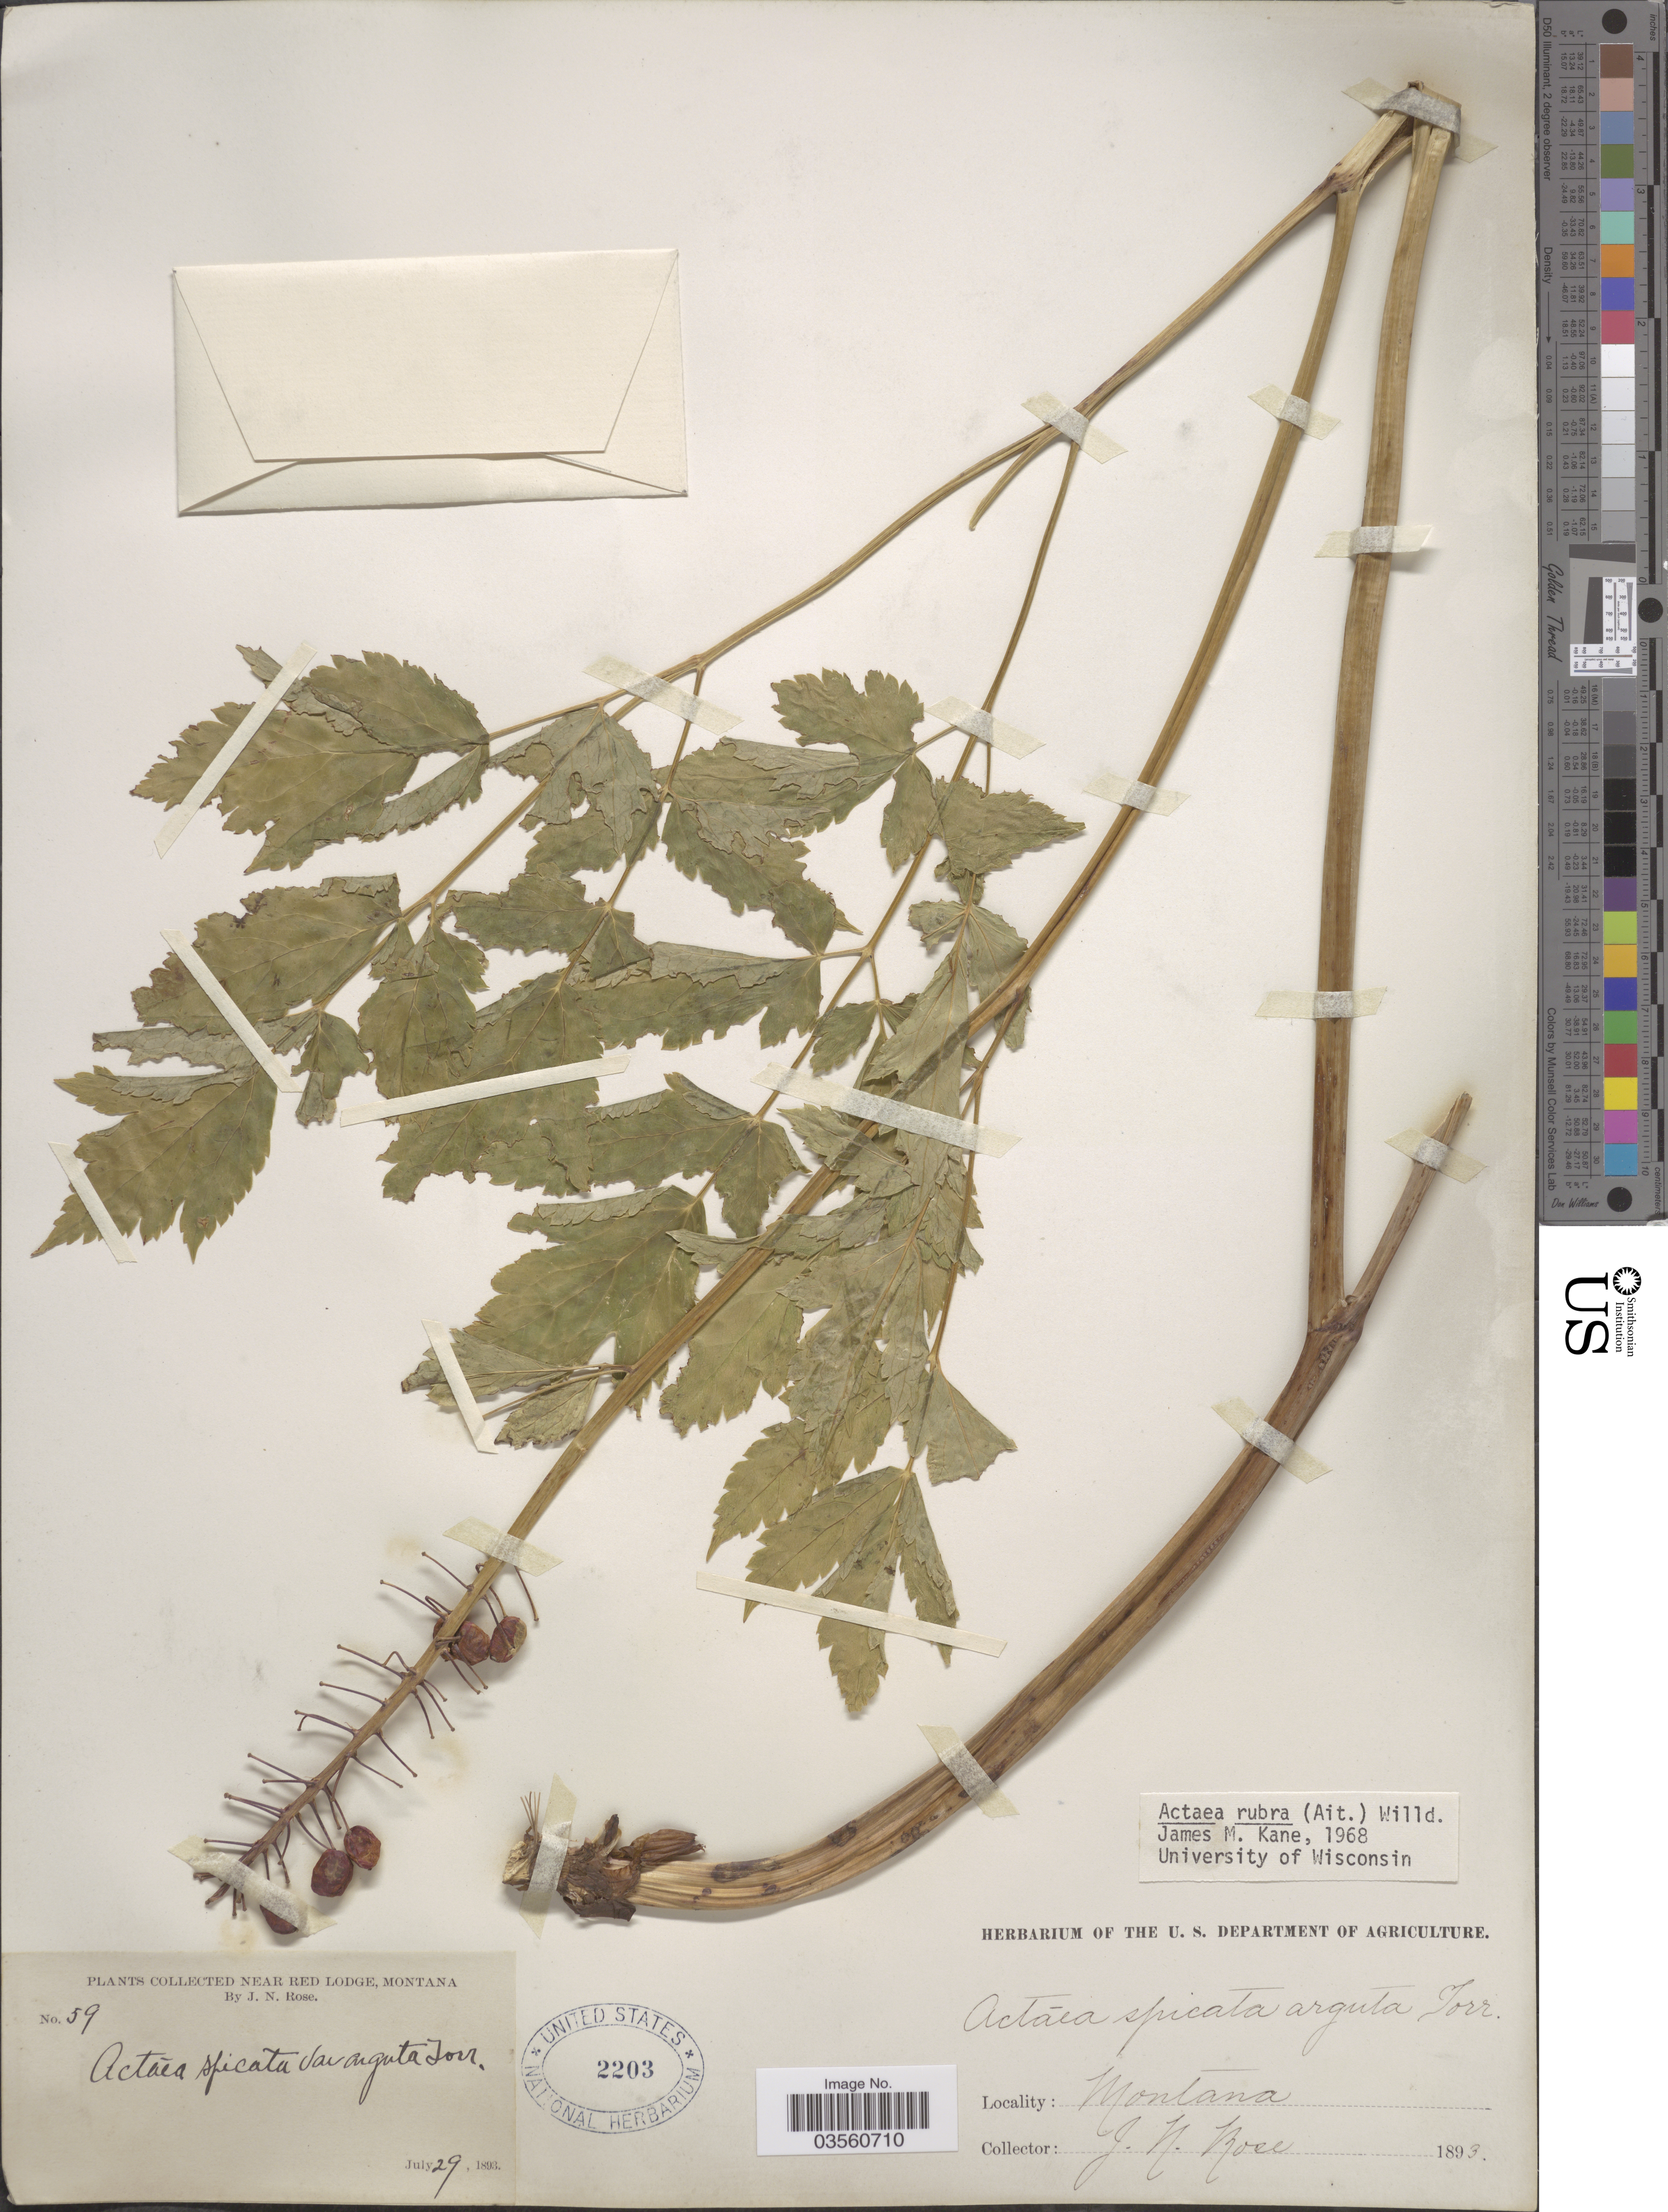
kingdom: Plantae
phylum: Tracheophyta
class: Magnoliopsida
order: Ranunculales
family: Ranunculaceae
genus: Actaea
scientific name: Actaea rubra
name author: (Aiton) Willd.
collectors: J. N. Rose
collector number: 59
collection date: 1893-07-29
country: United States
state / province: Montana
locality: Near Red Lodge.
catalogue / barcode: US 2203